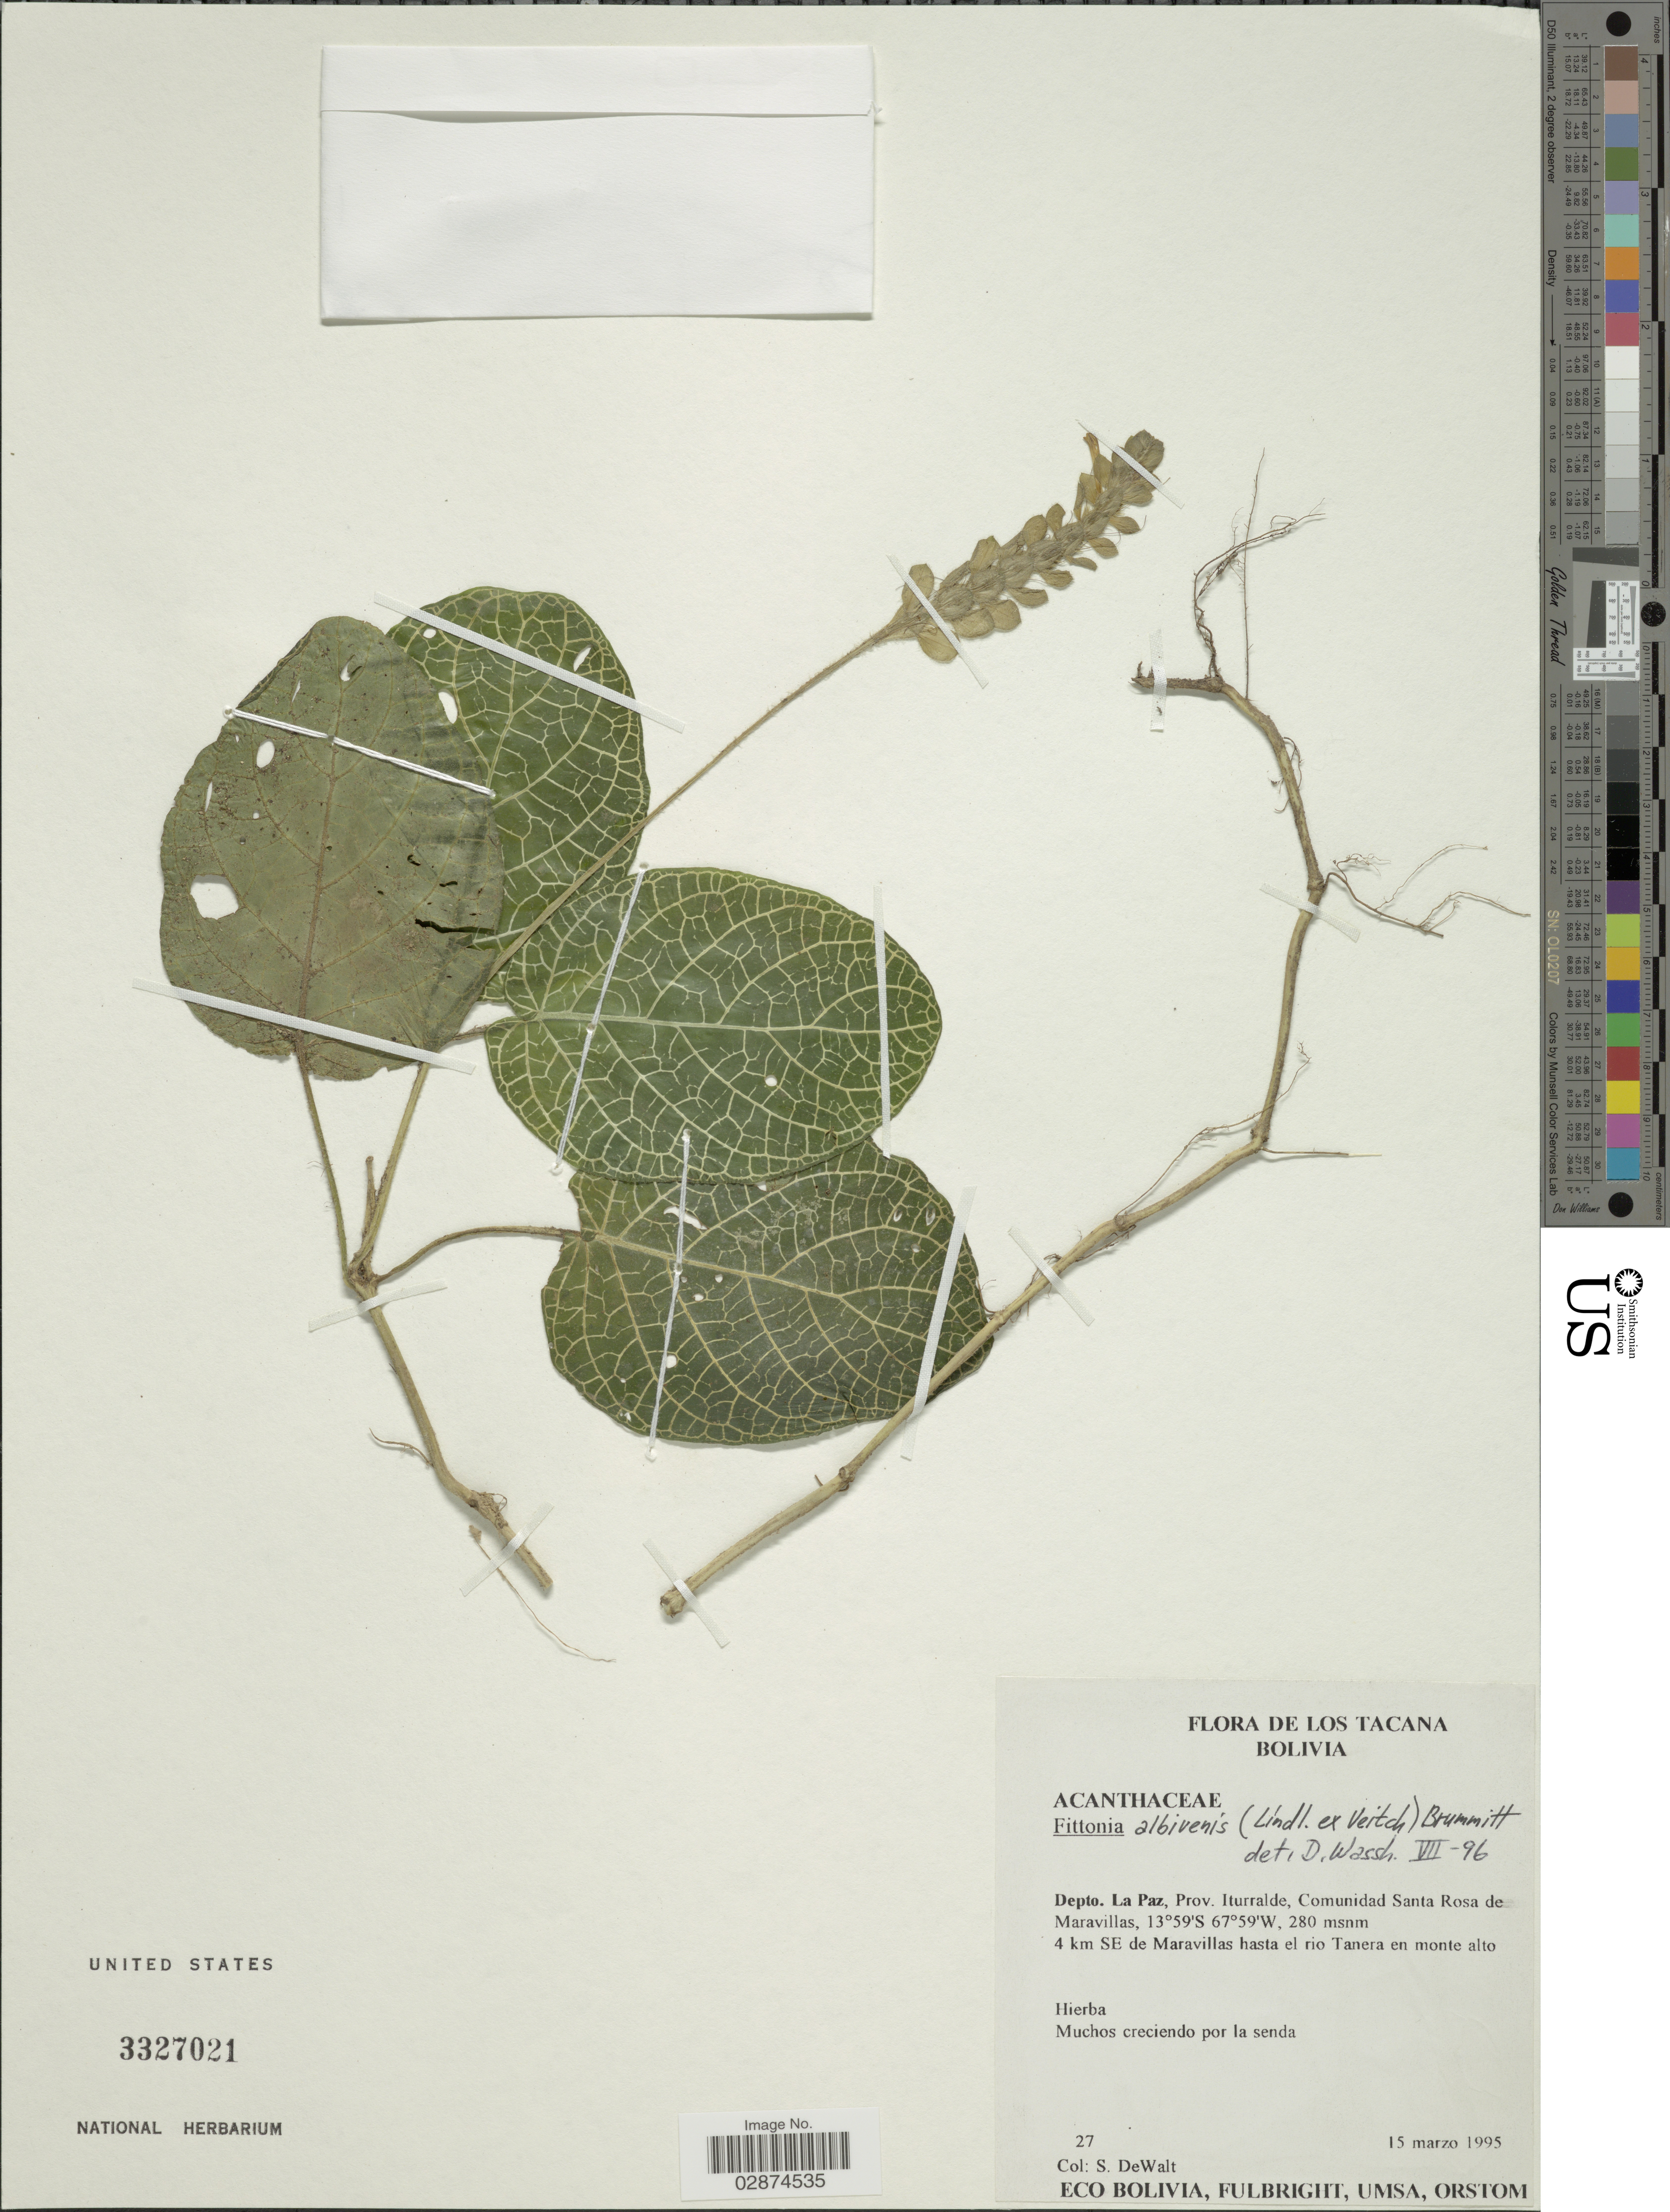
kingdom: Plantae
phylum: Tracheophyta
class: Magnoliopsida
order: Lamiales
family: Acanthaceae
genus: Fittonia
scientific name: Fittonia albivenis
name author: (Lindl. ex Veitch) Brummitt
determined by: Wasshausen, Dieter C., (BOT), Smithsonian Institution - National Museum of Natural History (UNITED STATES)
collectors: S. DeWalt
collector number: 27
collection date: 1995-03-15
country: Bolivia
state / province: La Paz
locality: Los Tacana. Dpto. La Paz, Prov. Itturalde. Communidad Santa Rosa de Maravillas. 4 km SE de Maravillas hasta el rio Tanera en monte alto.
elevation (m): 280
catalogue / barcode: US 3327021